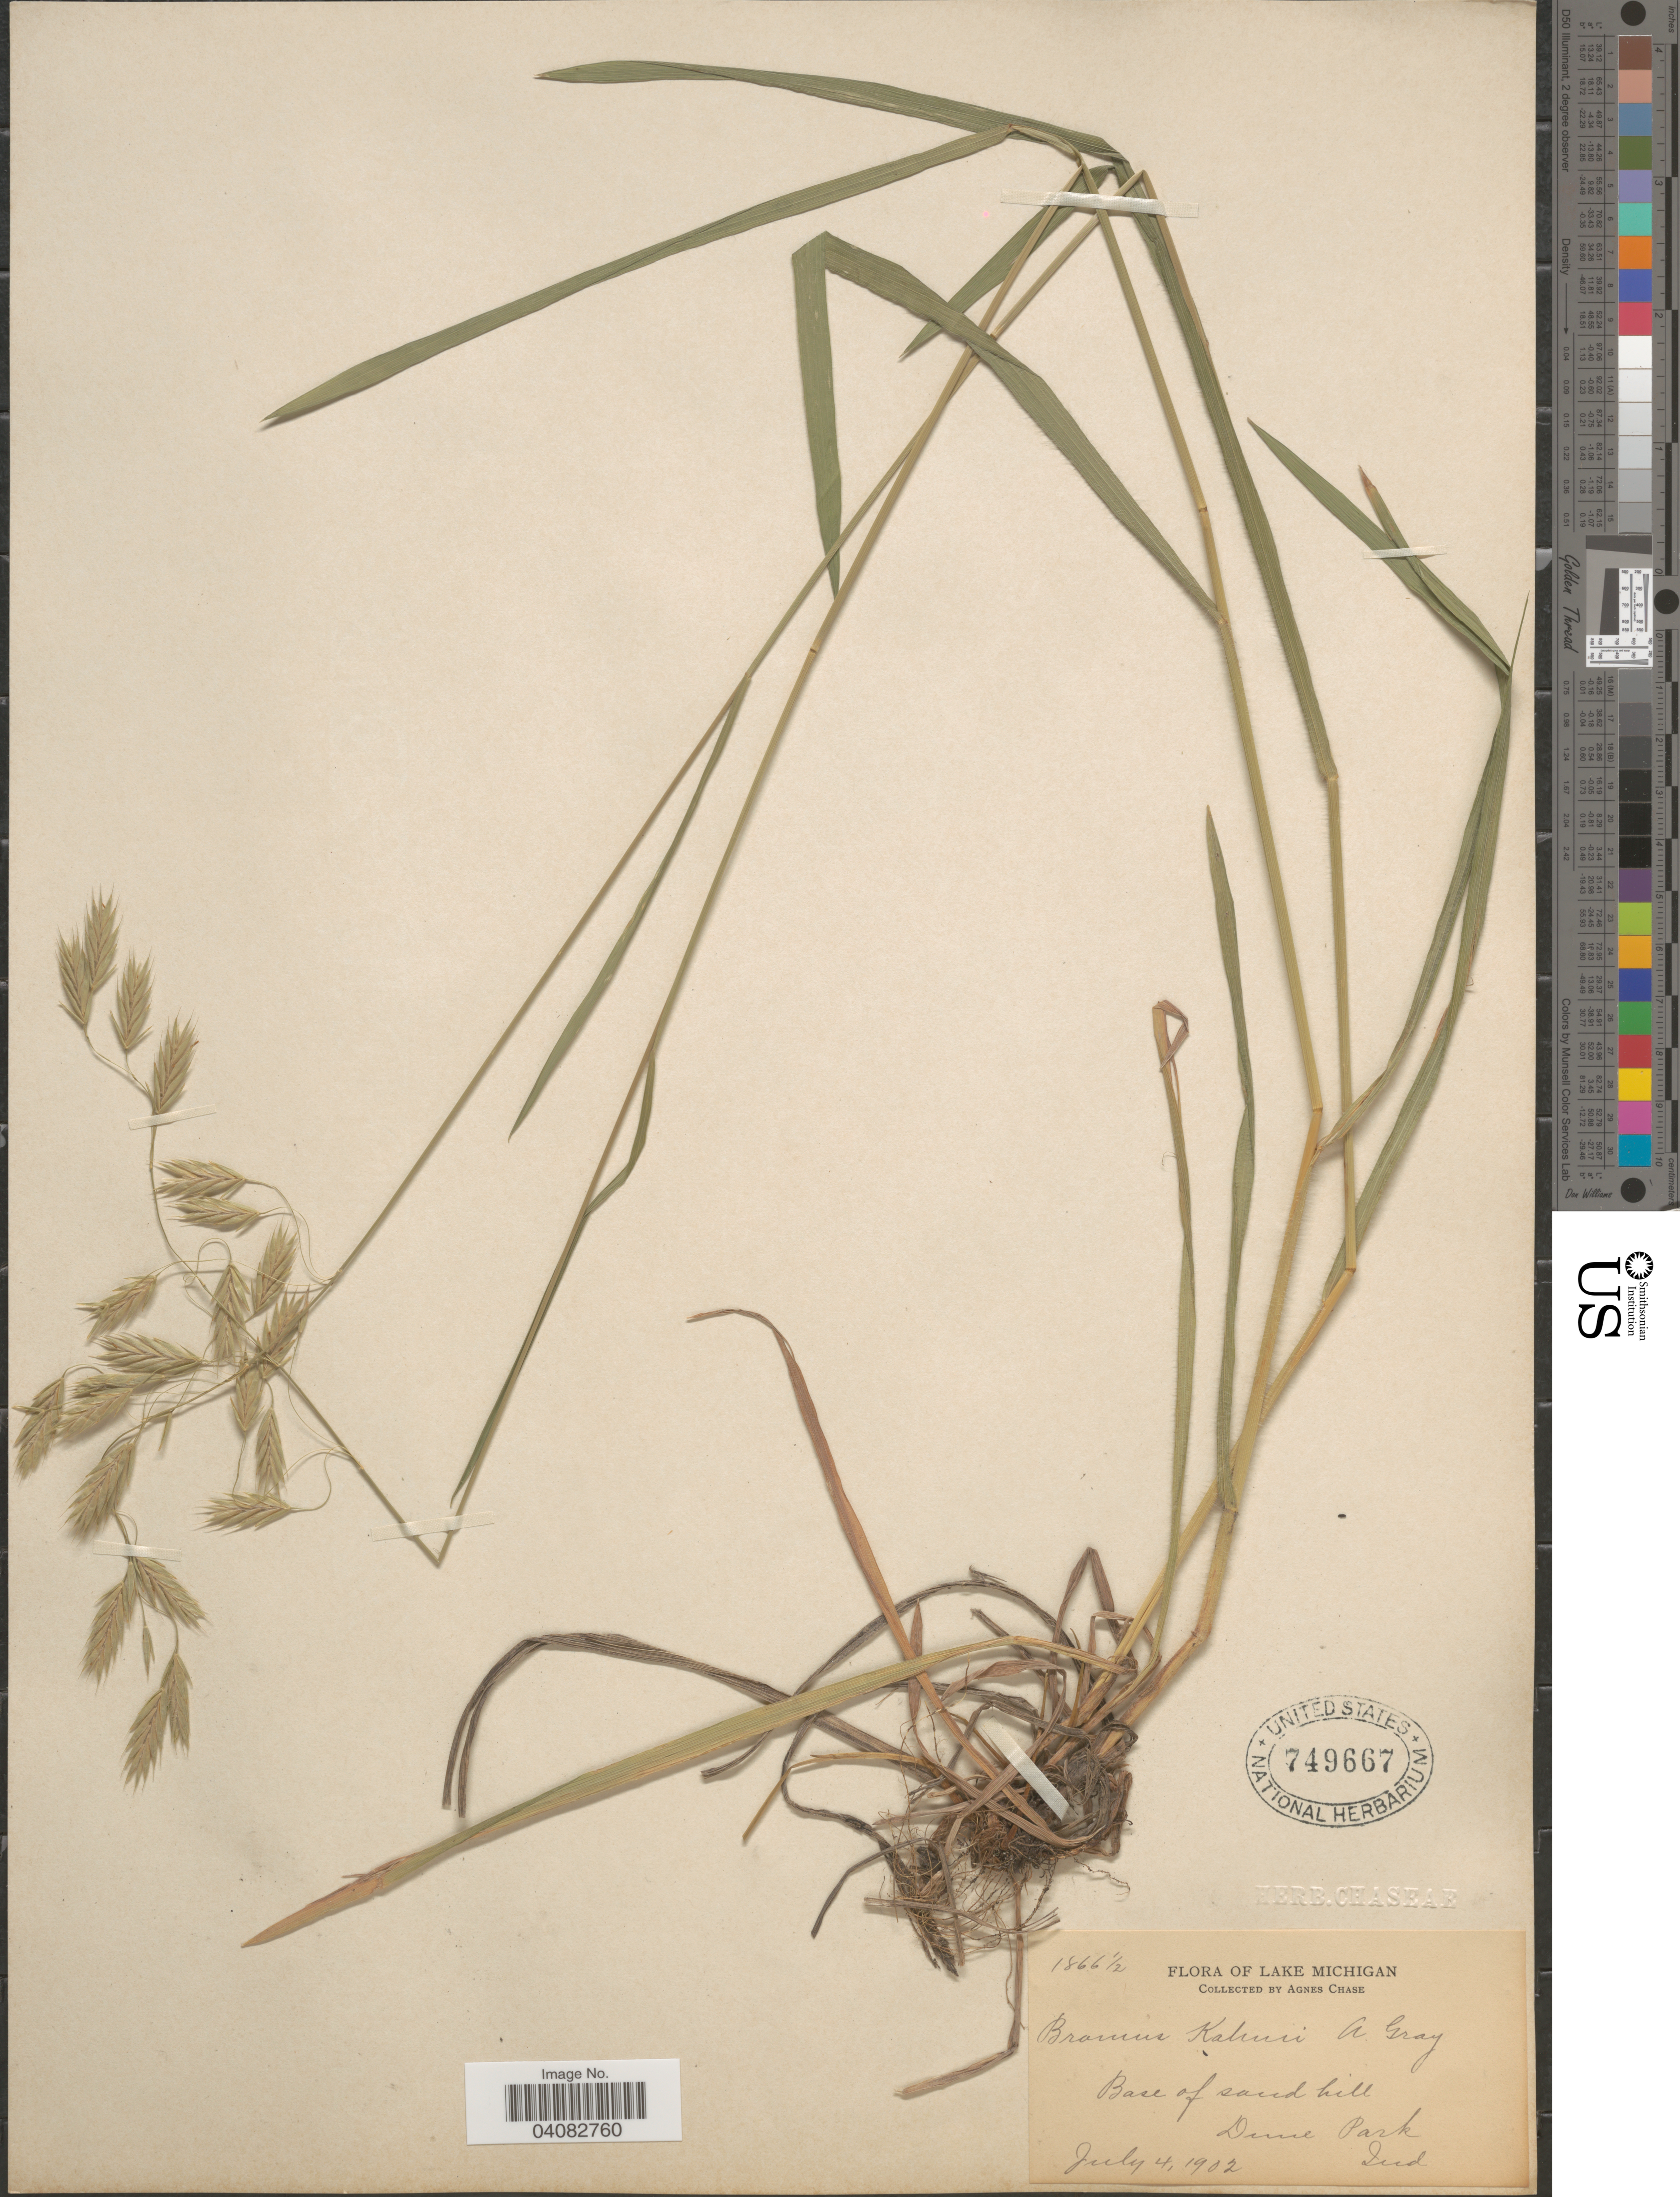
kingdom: Plantae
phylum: Tracheophyta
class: Liliopsida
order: Poales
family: Poaceae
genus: Bromus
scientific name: Bromus kalmii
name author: A. Gray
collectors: A. Chase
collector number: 1866½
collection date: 1902-07-04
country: United States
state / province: Indiana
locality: Lake Michigan. Base of sand hill. Dune Park.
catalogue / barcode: US 749667